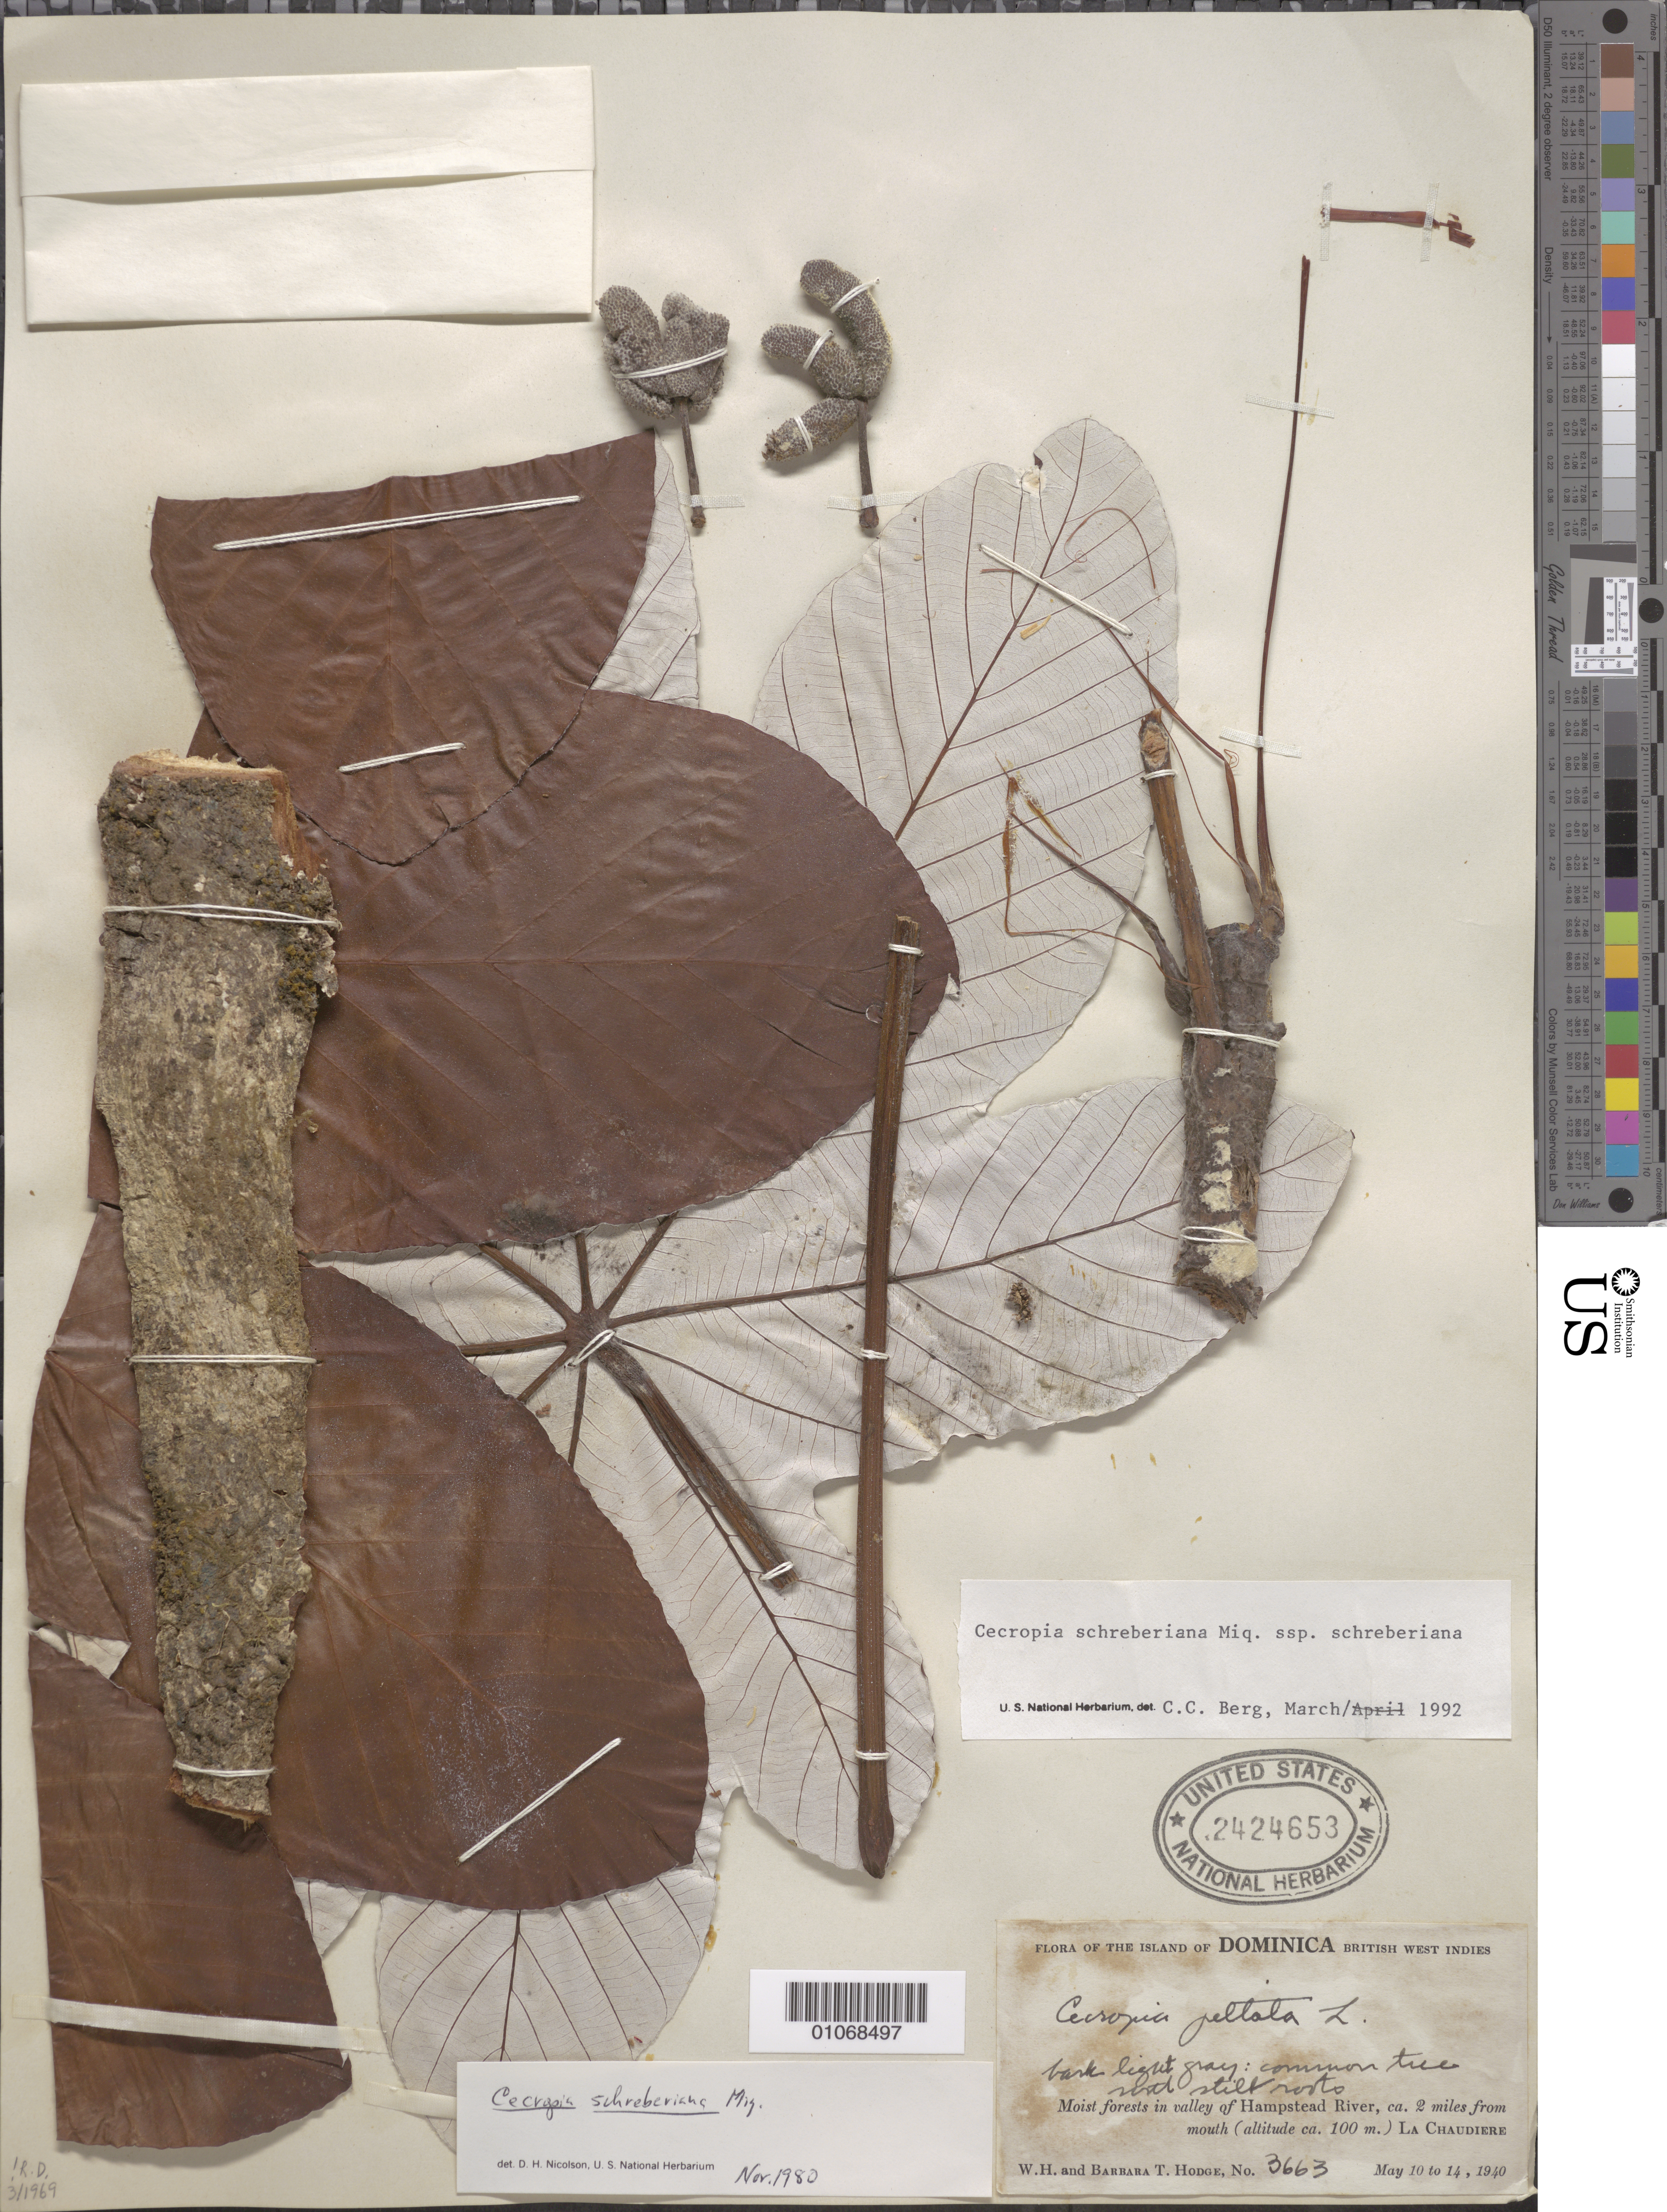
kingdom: Plantae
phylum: Tracheophyta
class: Magnoliopsida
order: Rosales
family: Urticaceae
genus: Cecropia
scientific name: Cecropia schreberiana subsp. schreberiana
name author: Miq.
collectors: W. Hodge & B. Hodge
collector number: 3663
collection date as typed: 10 May 1940 to 14 May 1940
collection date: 1940-05-10/1940-05-14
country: Dominica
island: Dominica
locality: La Chaudiere, Moist forest in valley of Hampstead river, ca. 2 miles from mouth.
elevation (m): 100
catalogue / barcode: US 2424653